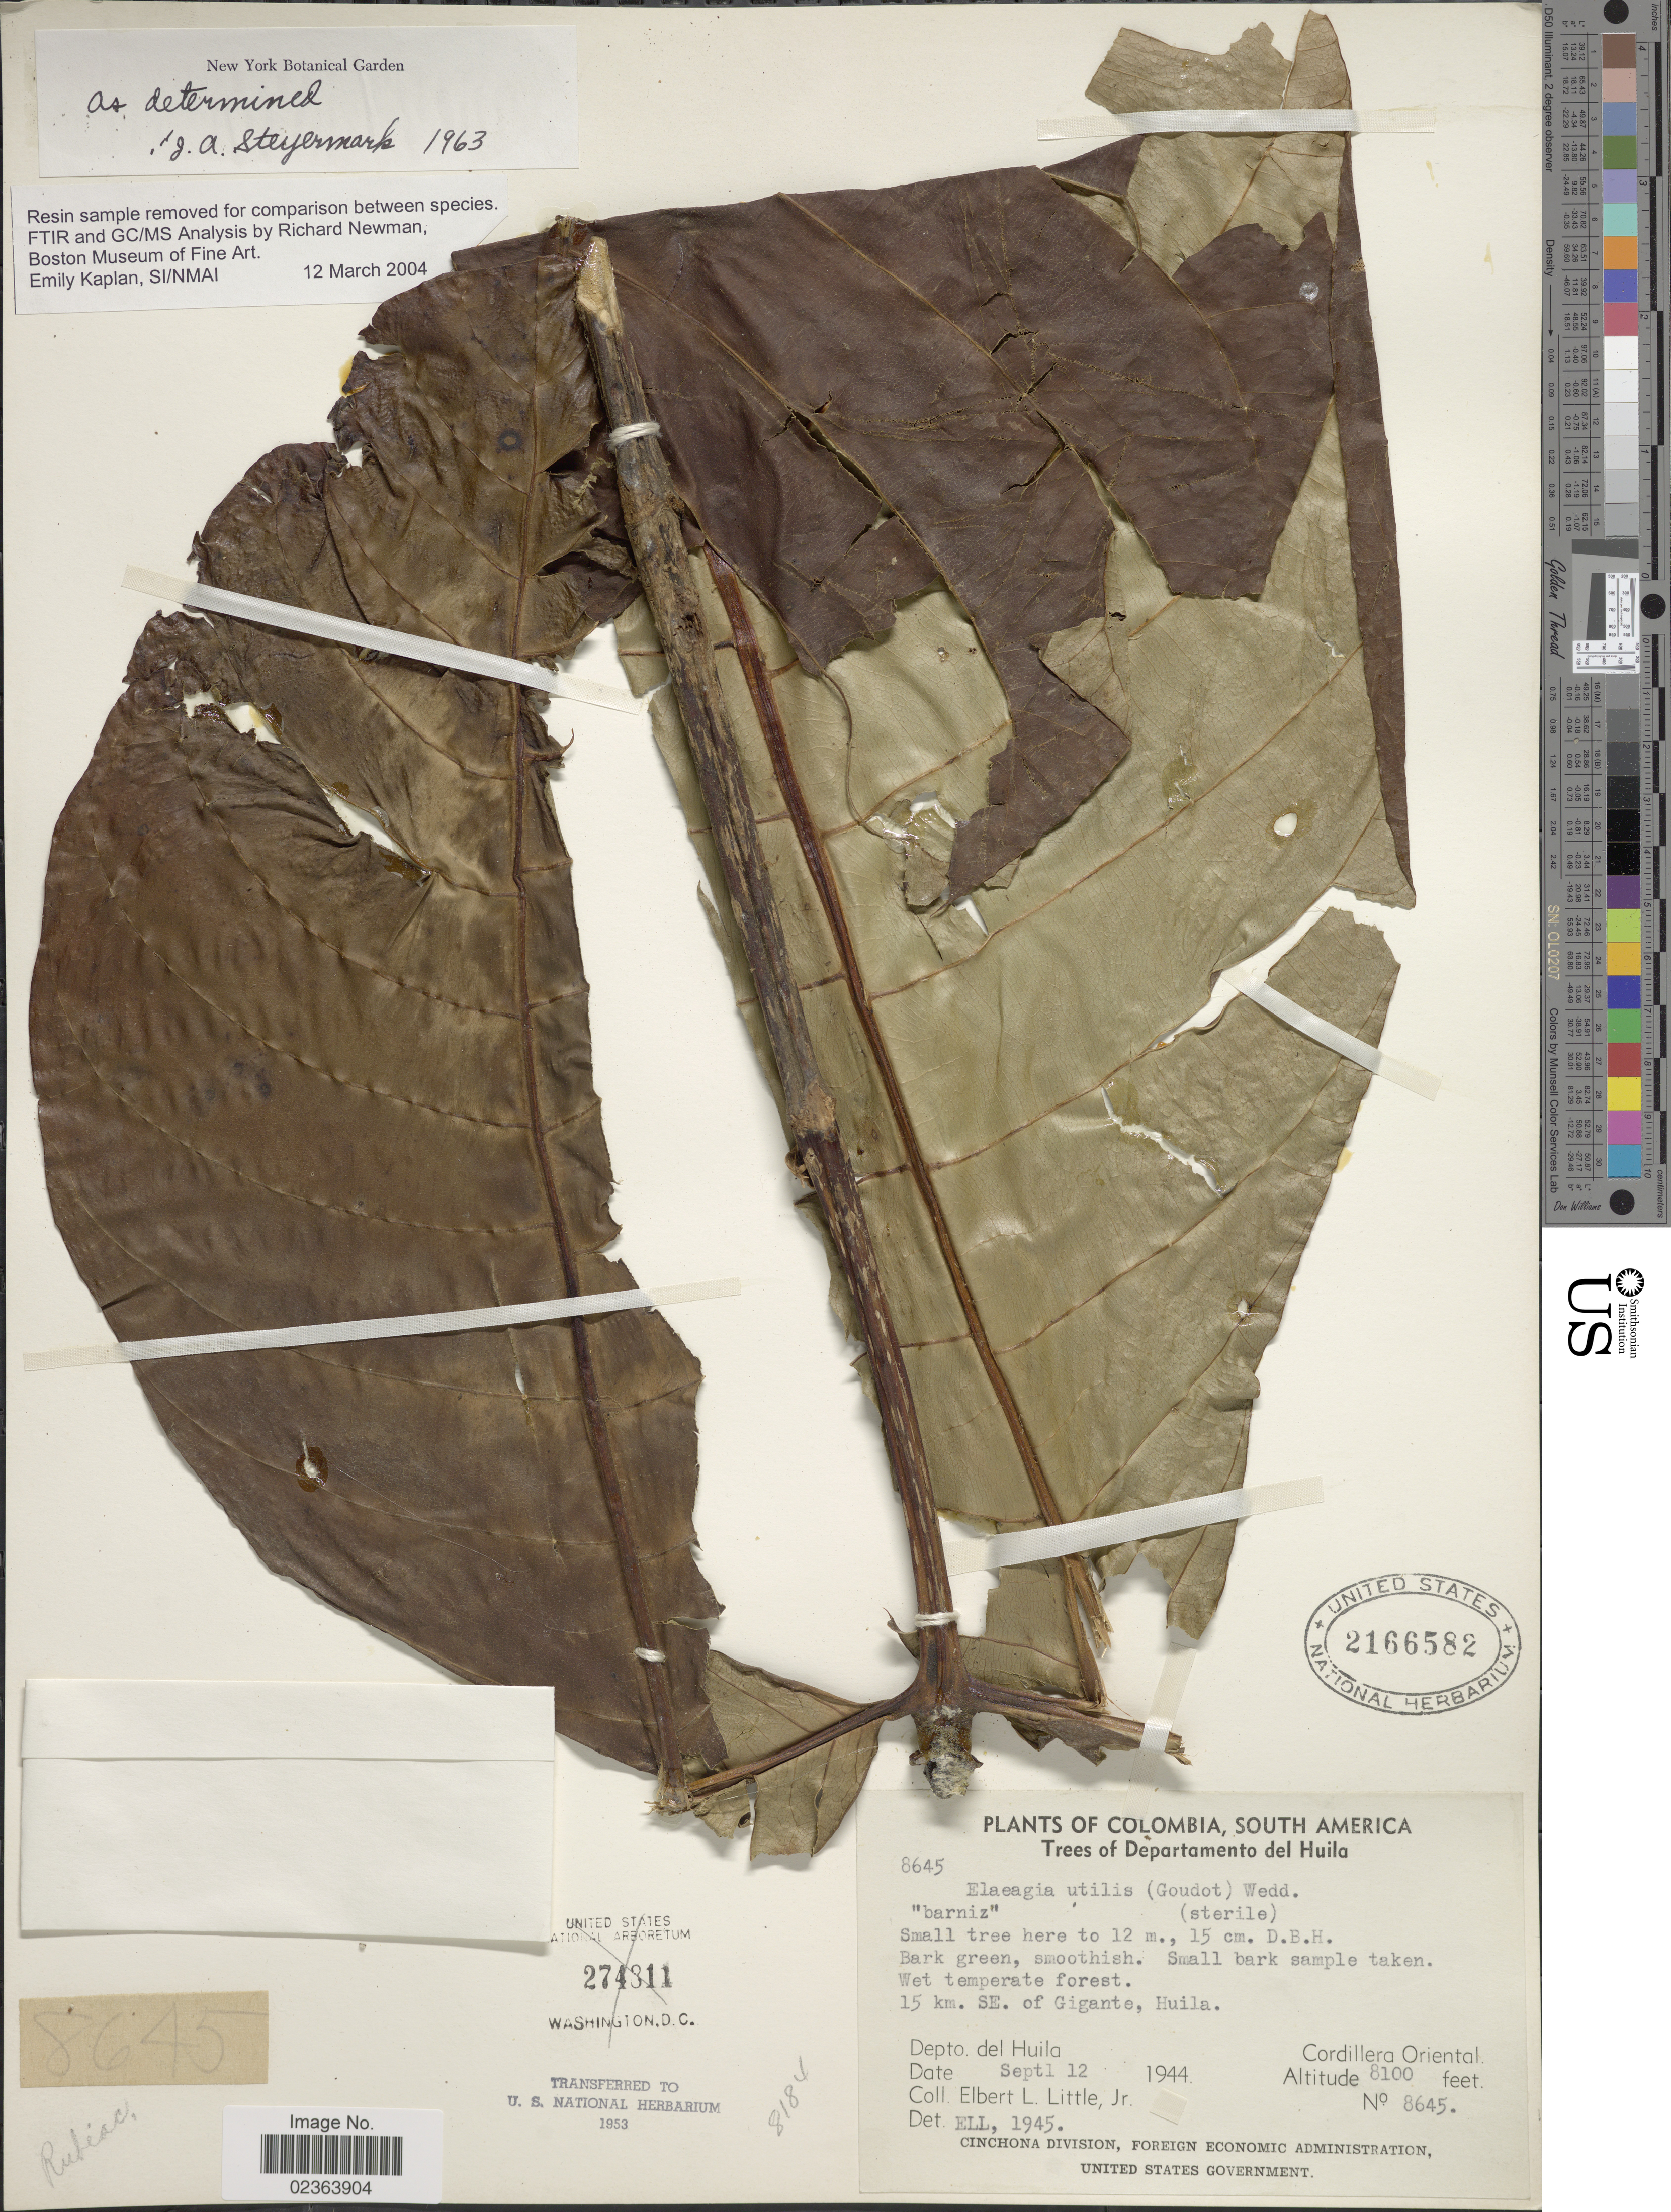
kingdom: Plantae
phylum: Tracheophyta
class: Magnoliopsida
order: Gentianales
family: Rubiaceae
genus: Elaeagia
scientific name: Elaeagia utilis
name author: (Goudot) Wedd.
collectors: E. L. Little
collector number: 8645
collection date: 1944-09-12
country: Colombia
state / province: Huila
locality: Trees of Departamento del Huila, 15 km. SE. of Gigante, Huila, Cordillera Oriental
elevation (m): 2469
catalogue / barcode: US 2166582